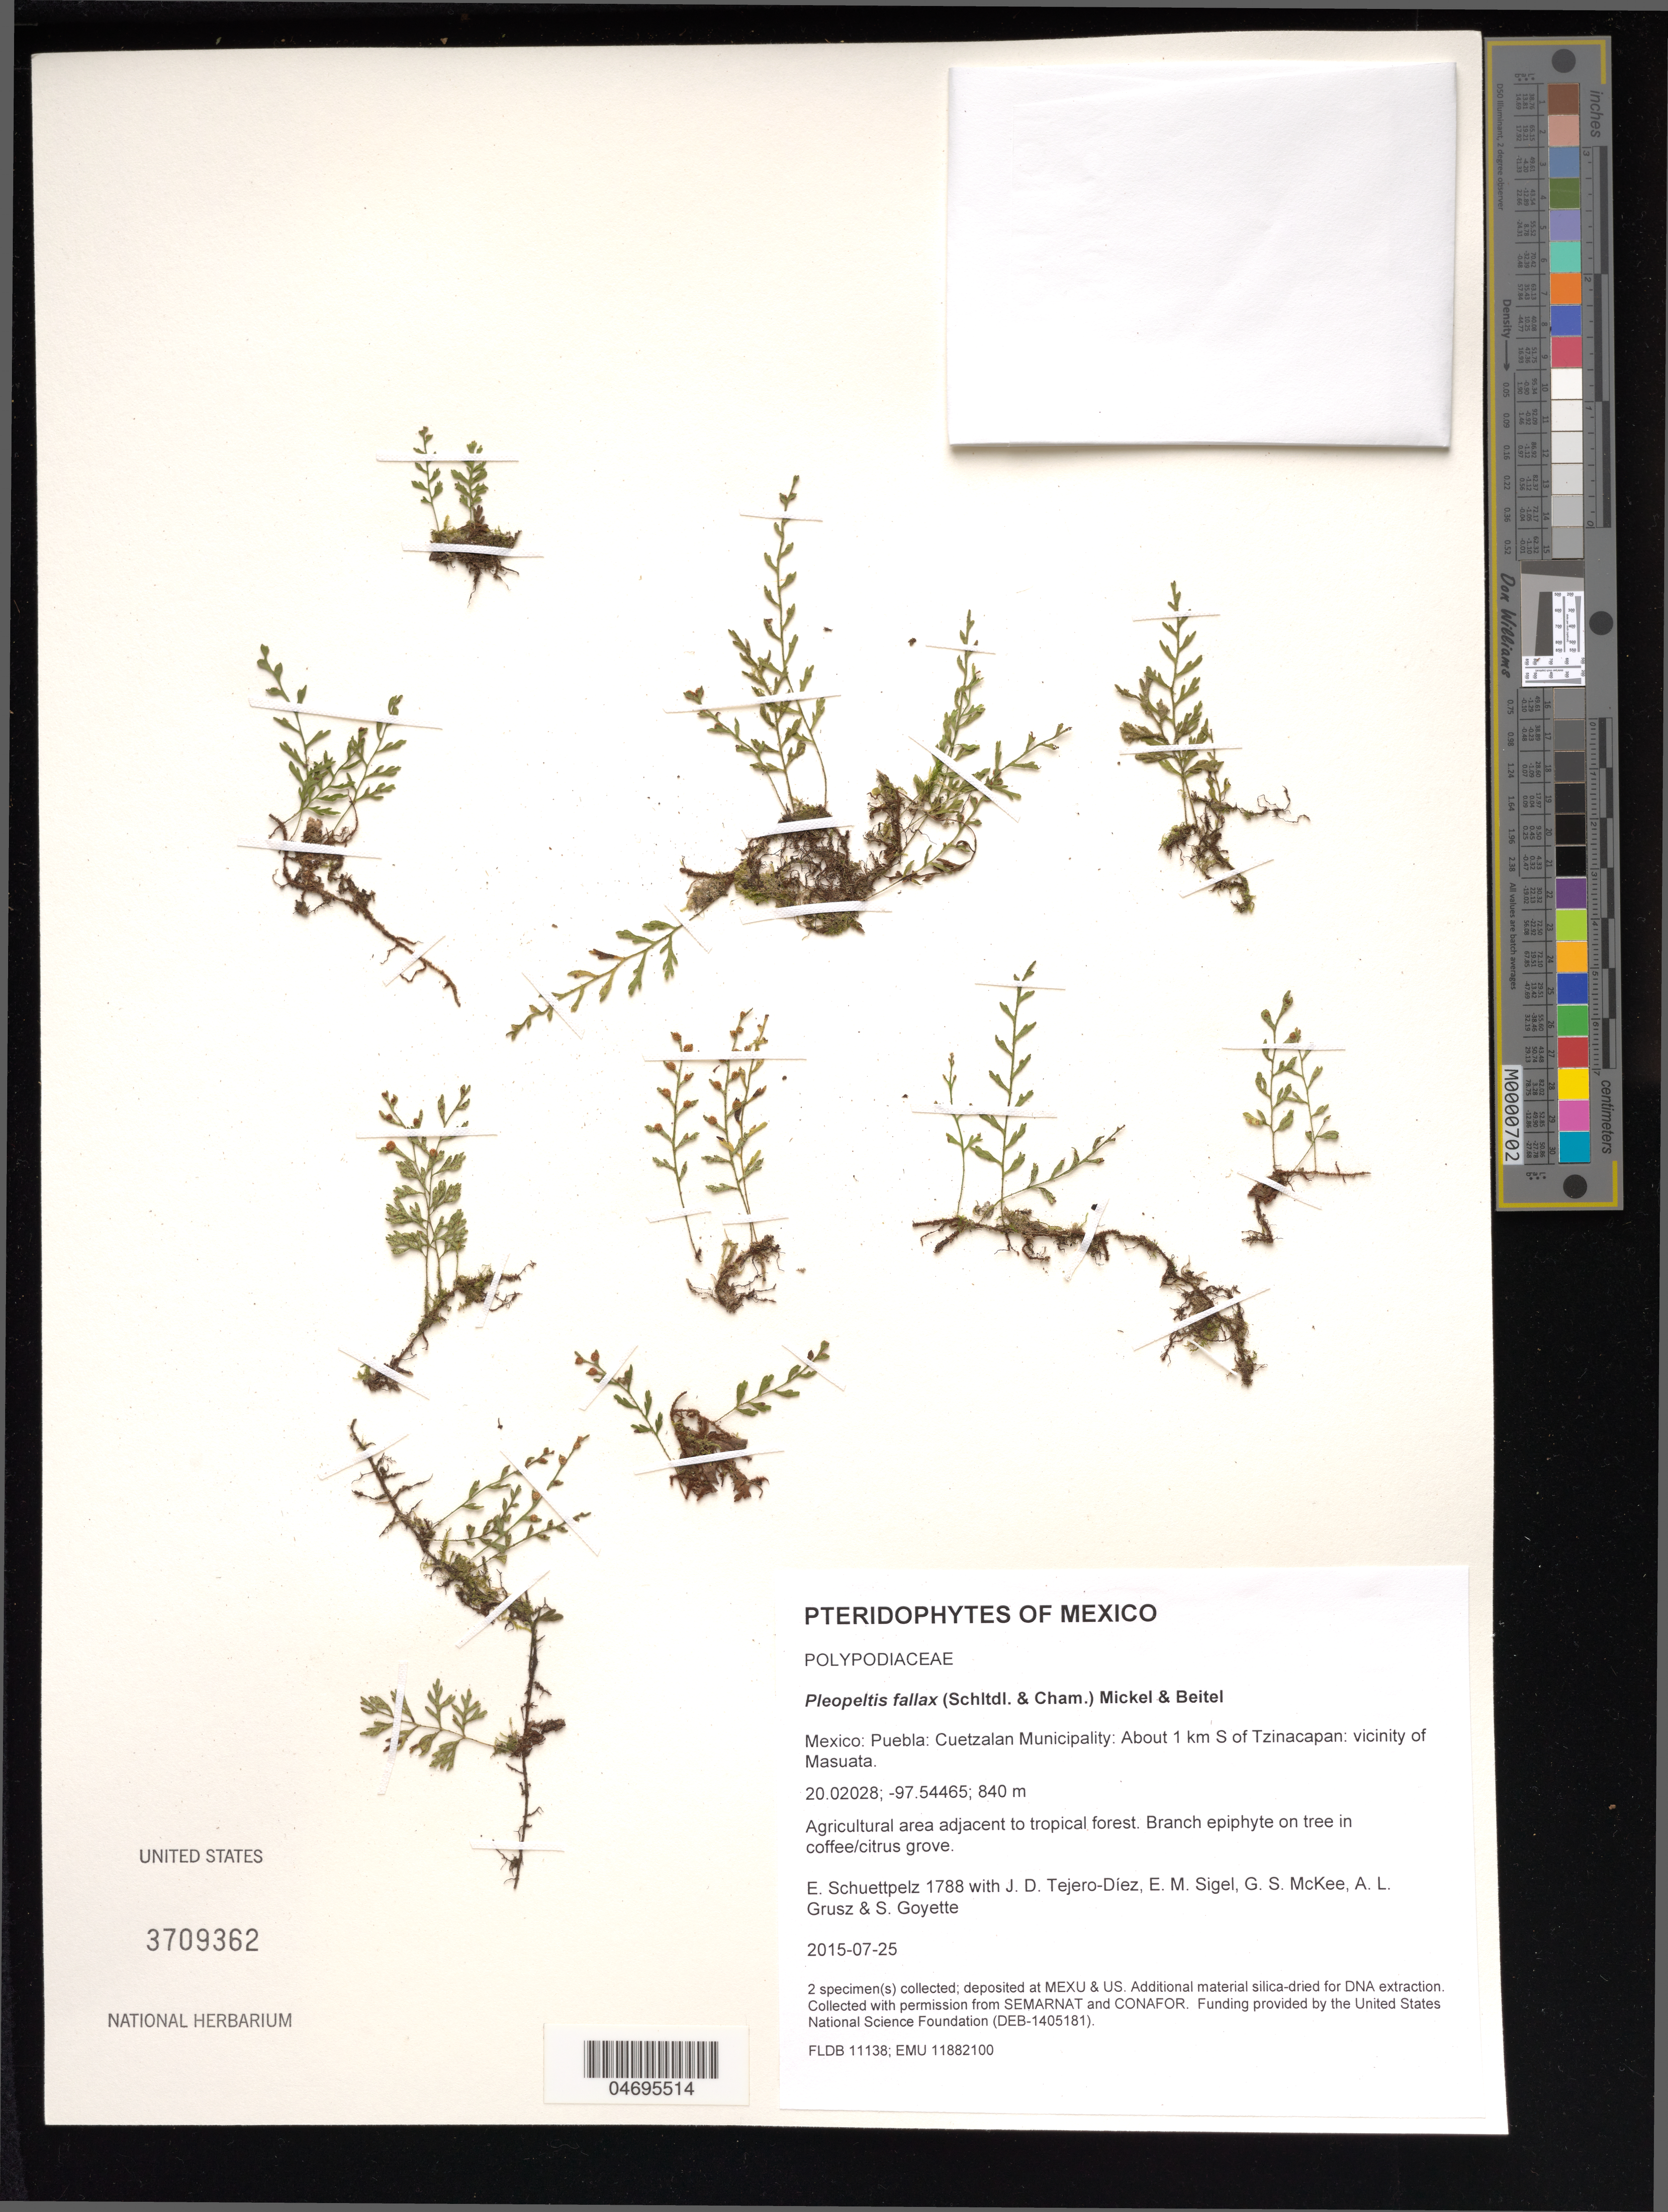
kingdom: Plantae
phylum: Tracheophyta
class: Polypodiopsida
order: Polypodiales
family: Polypodiaceae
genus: Pleopeltis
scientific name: Pleopeltis fallax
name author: (Schltdl. & Cham.) Mickel & Beitel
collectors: E. Schuettpelz, D. Tejero-Díez, E. M. Sigel, G. S. McKee & A. Grusz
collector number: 1788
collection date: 2015-07-25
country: Mexico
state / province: Puebla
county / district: Cuetzalan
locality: About 1 km S of Tzinacapan: vicinity of Masuata.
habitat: Agricultural area adjacent to tropical forest.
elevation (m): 840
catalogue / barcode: US 3709362